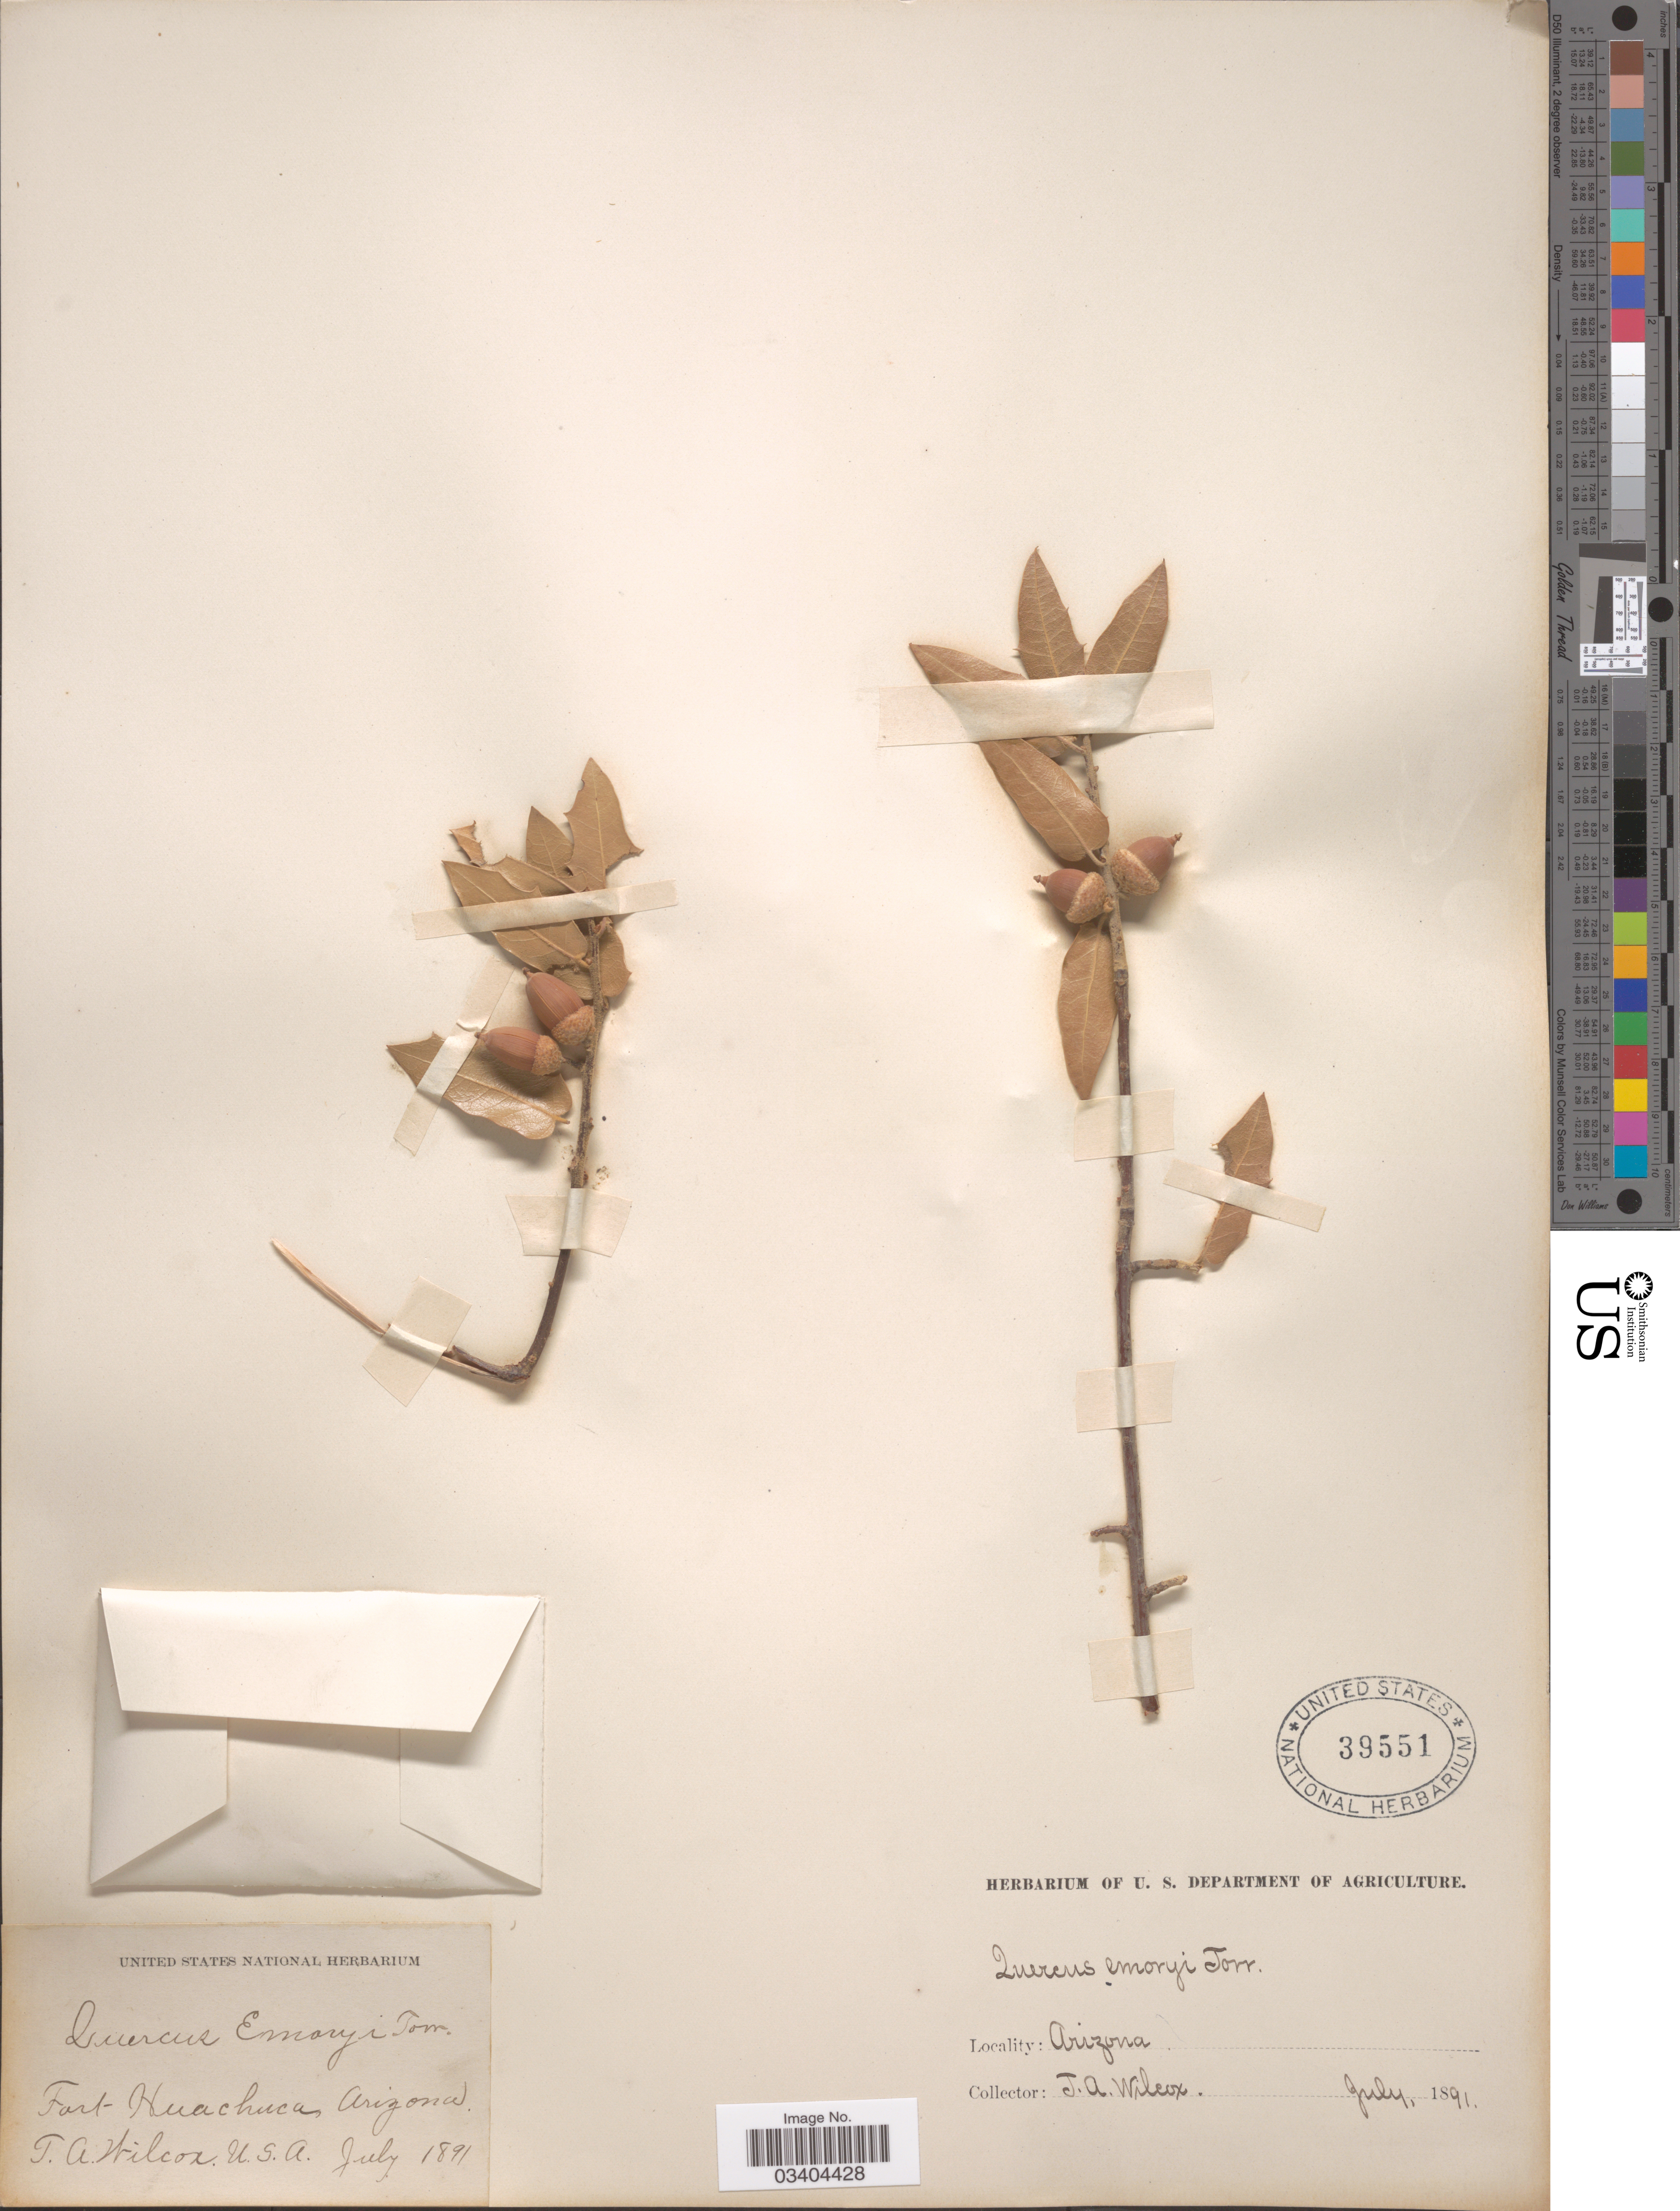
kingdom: Plantae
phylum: Tracheophyta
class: Magnoliopsida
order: Fagales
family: Fagaceae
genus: Quercus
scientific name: Quercus emoryi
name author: Torr. in Emory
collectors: J. Wilcox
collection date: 1891-07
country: United States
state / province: Arizona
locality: Fort Huachuca.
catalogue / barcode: US 39551